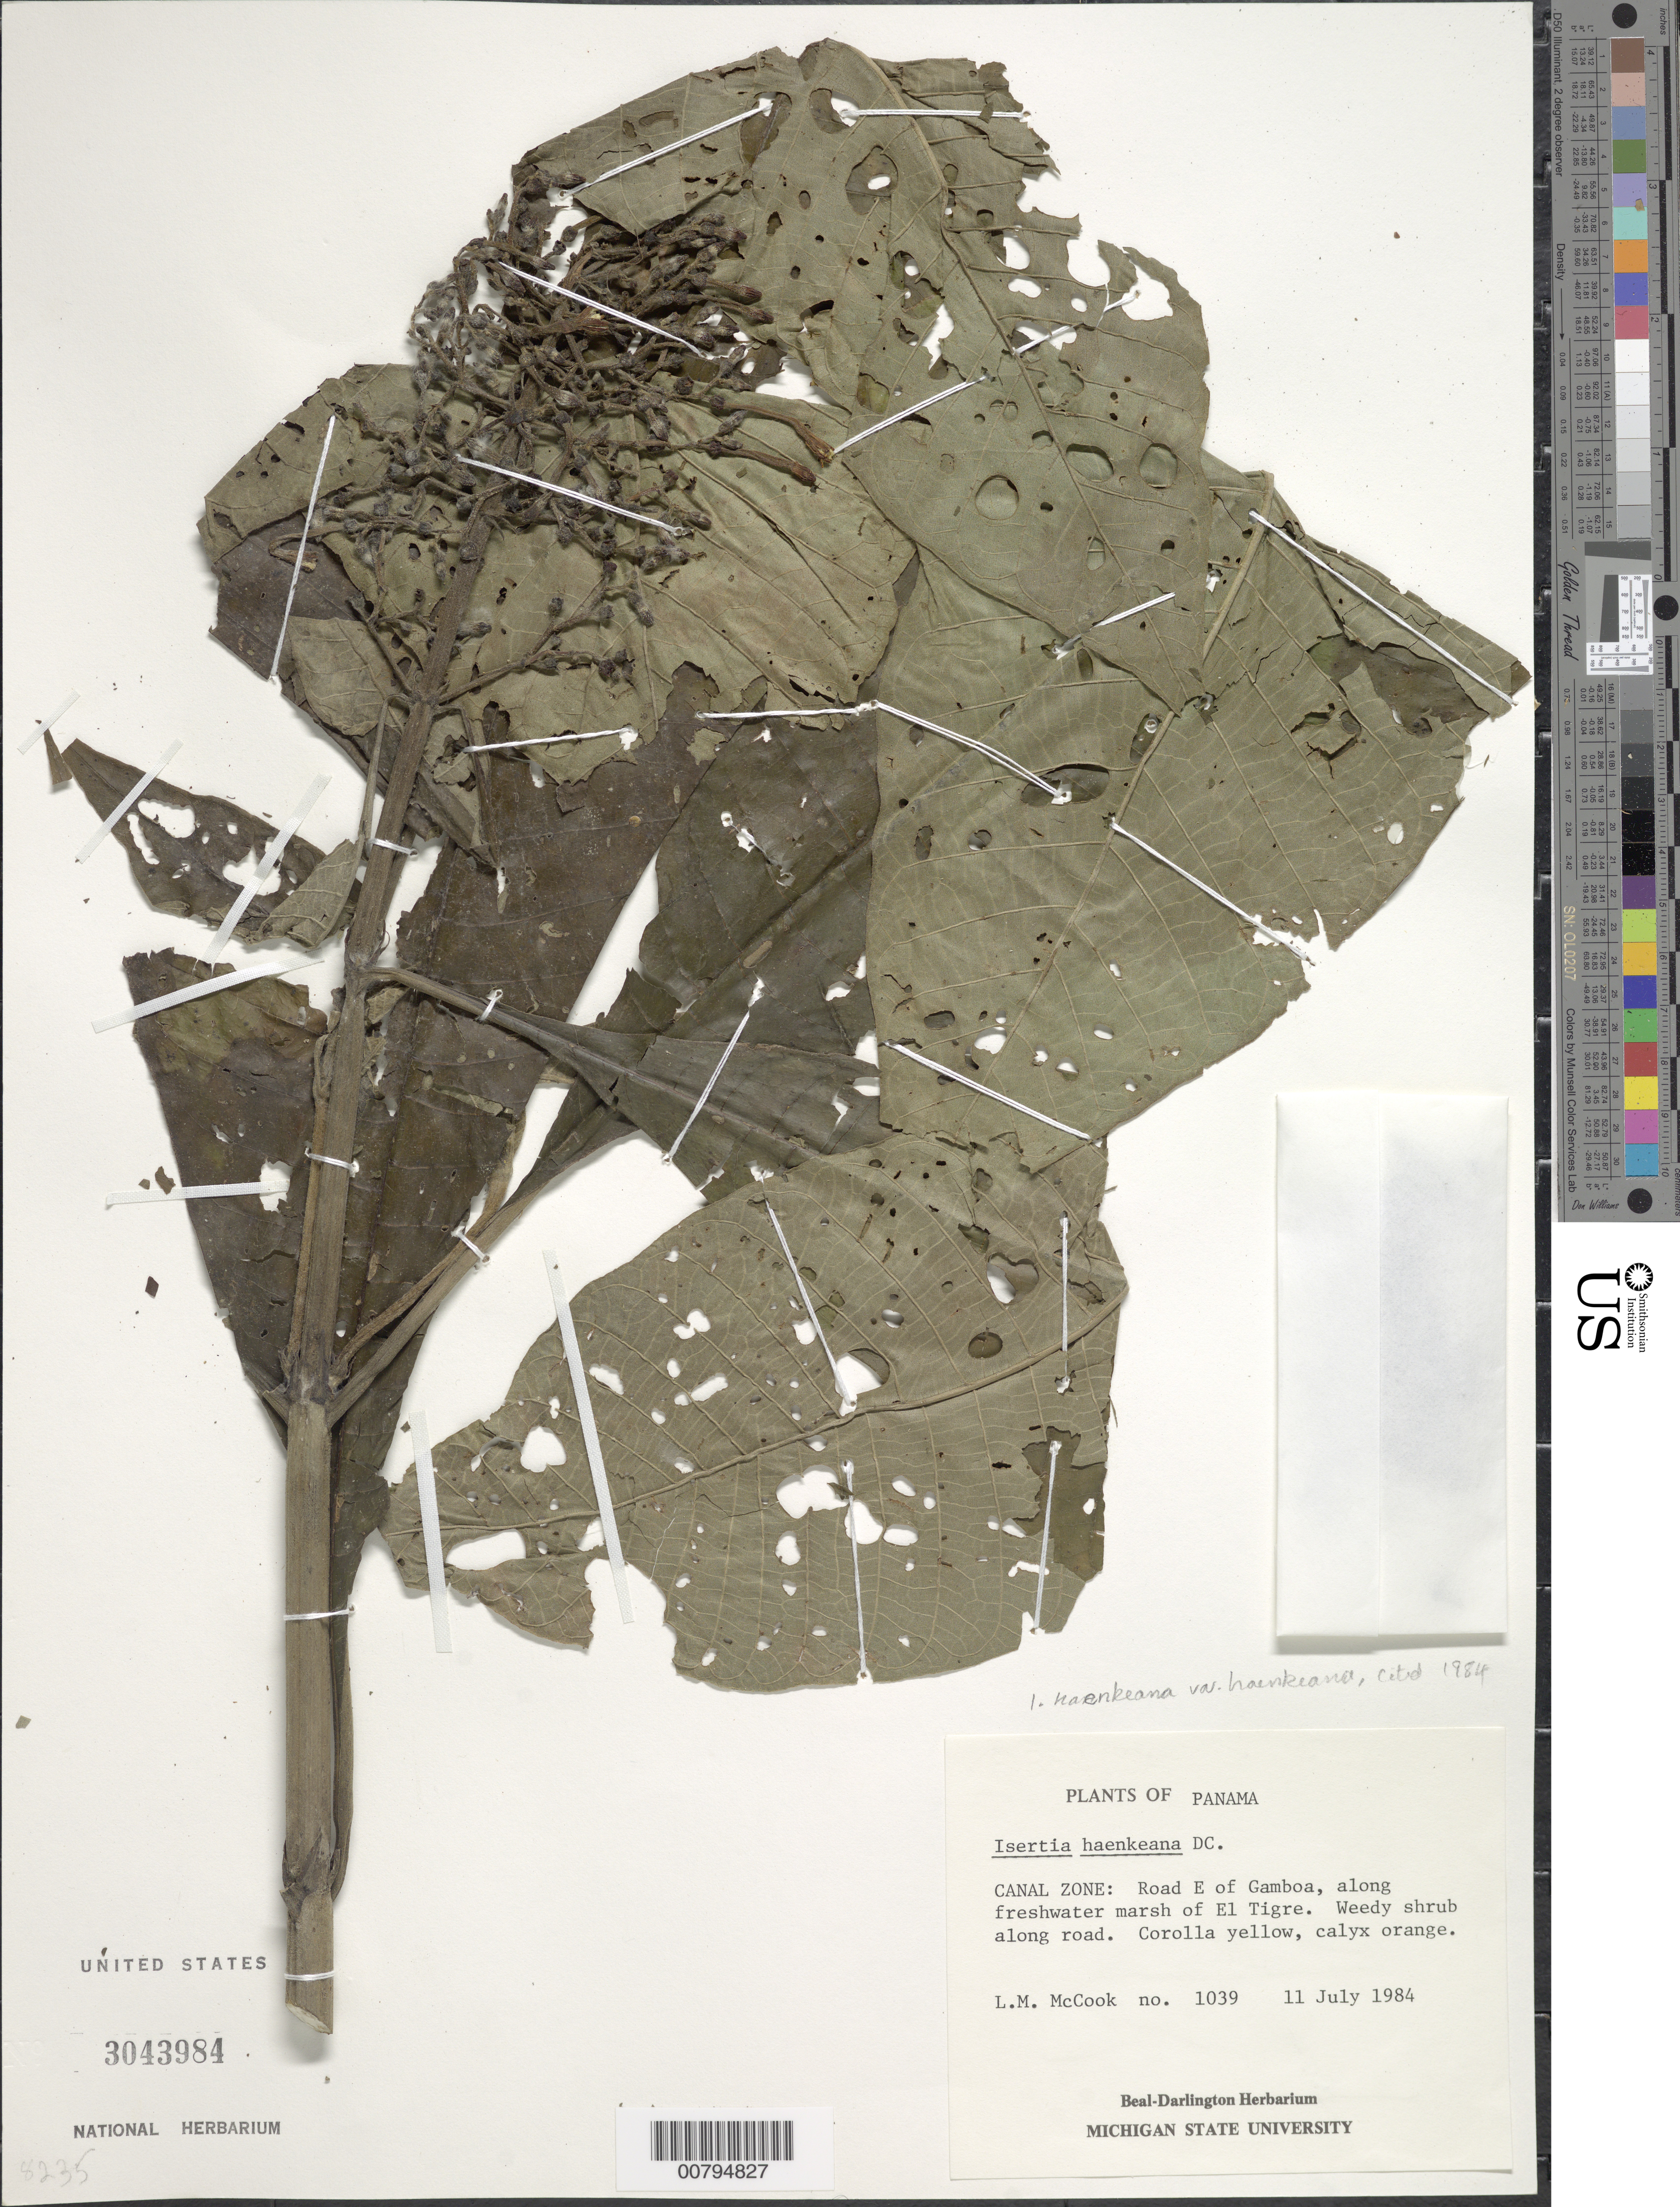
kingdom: Plantae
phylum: Tracheophyta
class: Magnoliopsida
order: Gentianales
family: Rubiaceae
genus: Isertia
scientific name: Isertia haenkeana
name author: DC.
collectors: L. M. McCook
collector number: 1039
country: Panama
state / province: Colón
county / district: Canal Zone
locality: Road E of Gamboa, along freshwater marsh of El Tigre.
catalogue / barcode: US 3043984